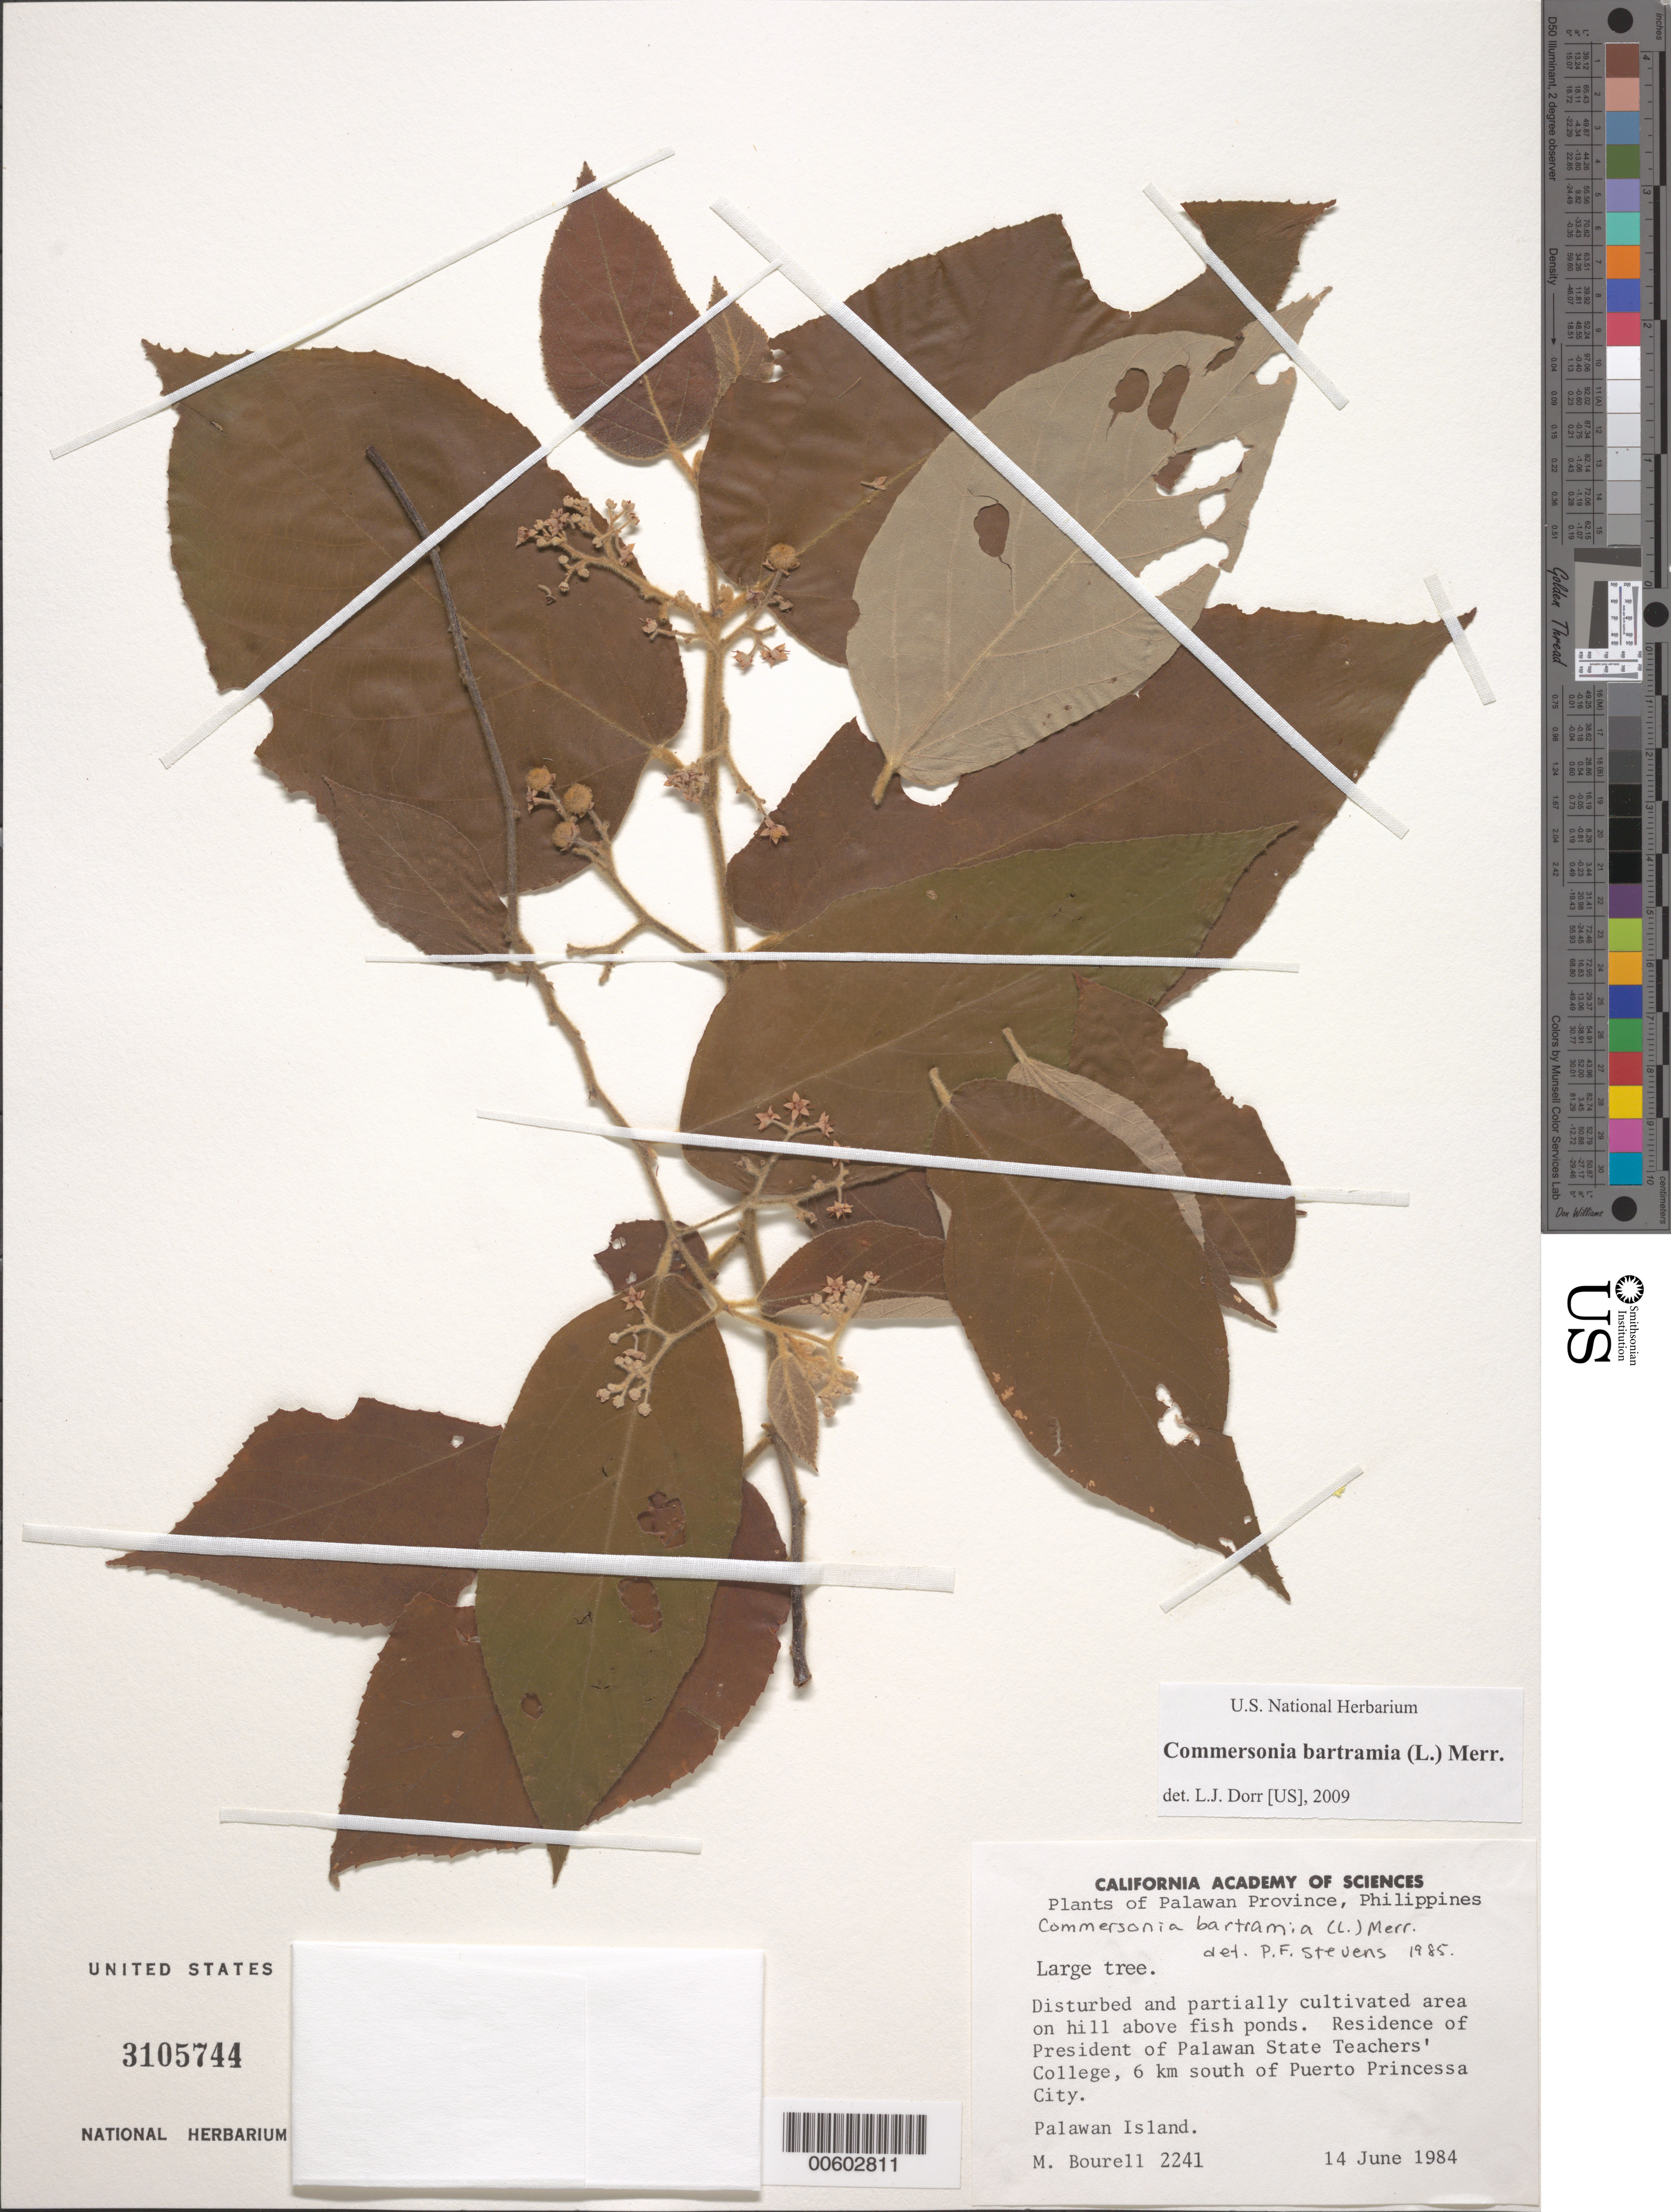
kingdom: Plantae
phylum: Tracheophyta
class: Magnoliopsida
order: Malvales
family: Malvaceae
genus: Commersonia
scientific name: Commersonia bartramia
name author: (L.) Merr.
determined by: Stevens, P. F.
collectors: M. Bourell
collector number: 2241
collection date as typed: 14 Jun 1984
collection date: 1984-06-14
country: Philippines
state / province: Mimaropa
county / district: Palawan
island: Palawan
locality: Residence of President of Palawan State Teachers; College, 6 km S of Puerto Princessa City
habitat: Distrubed and partially cultivated area on hill above fish ponds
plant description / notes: US, CAS n.v., MO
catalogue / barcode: US 3105744